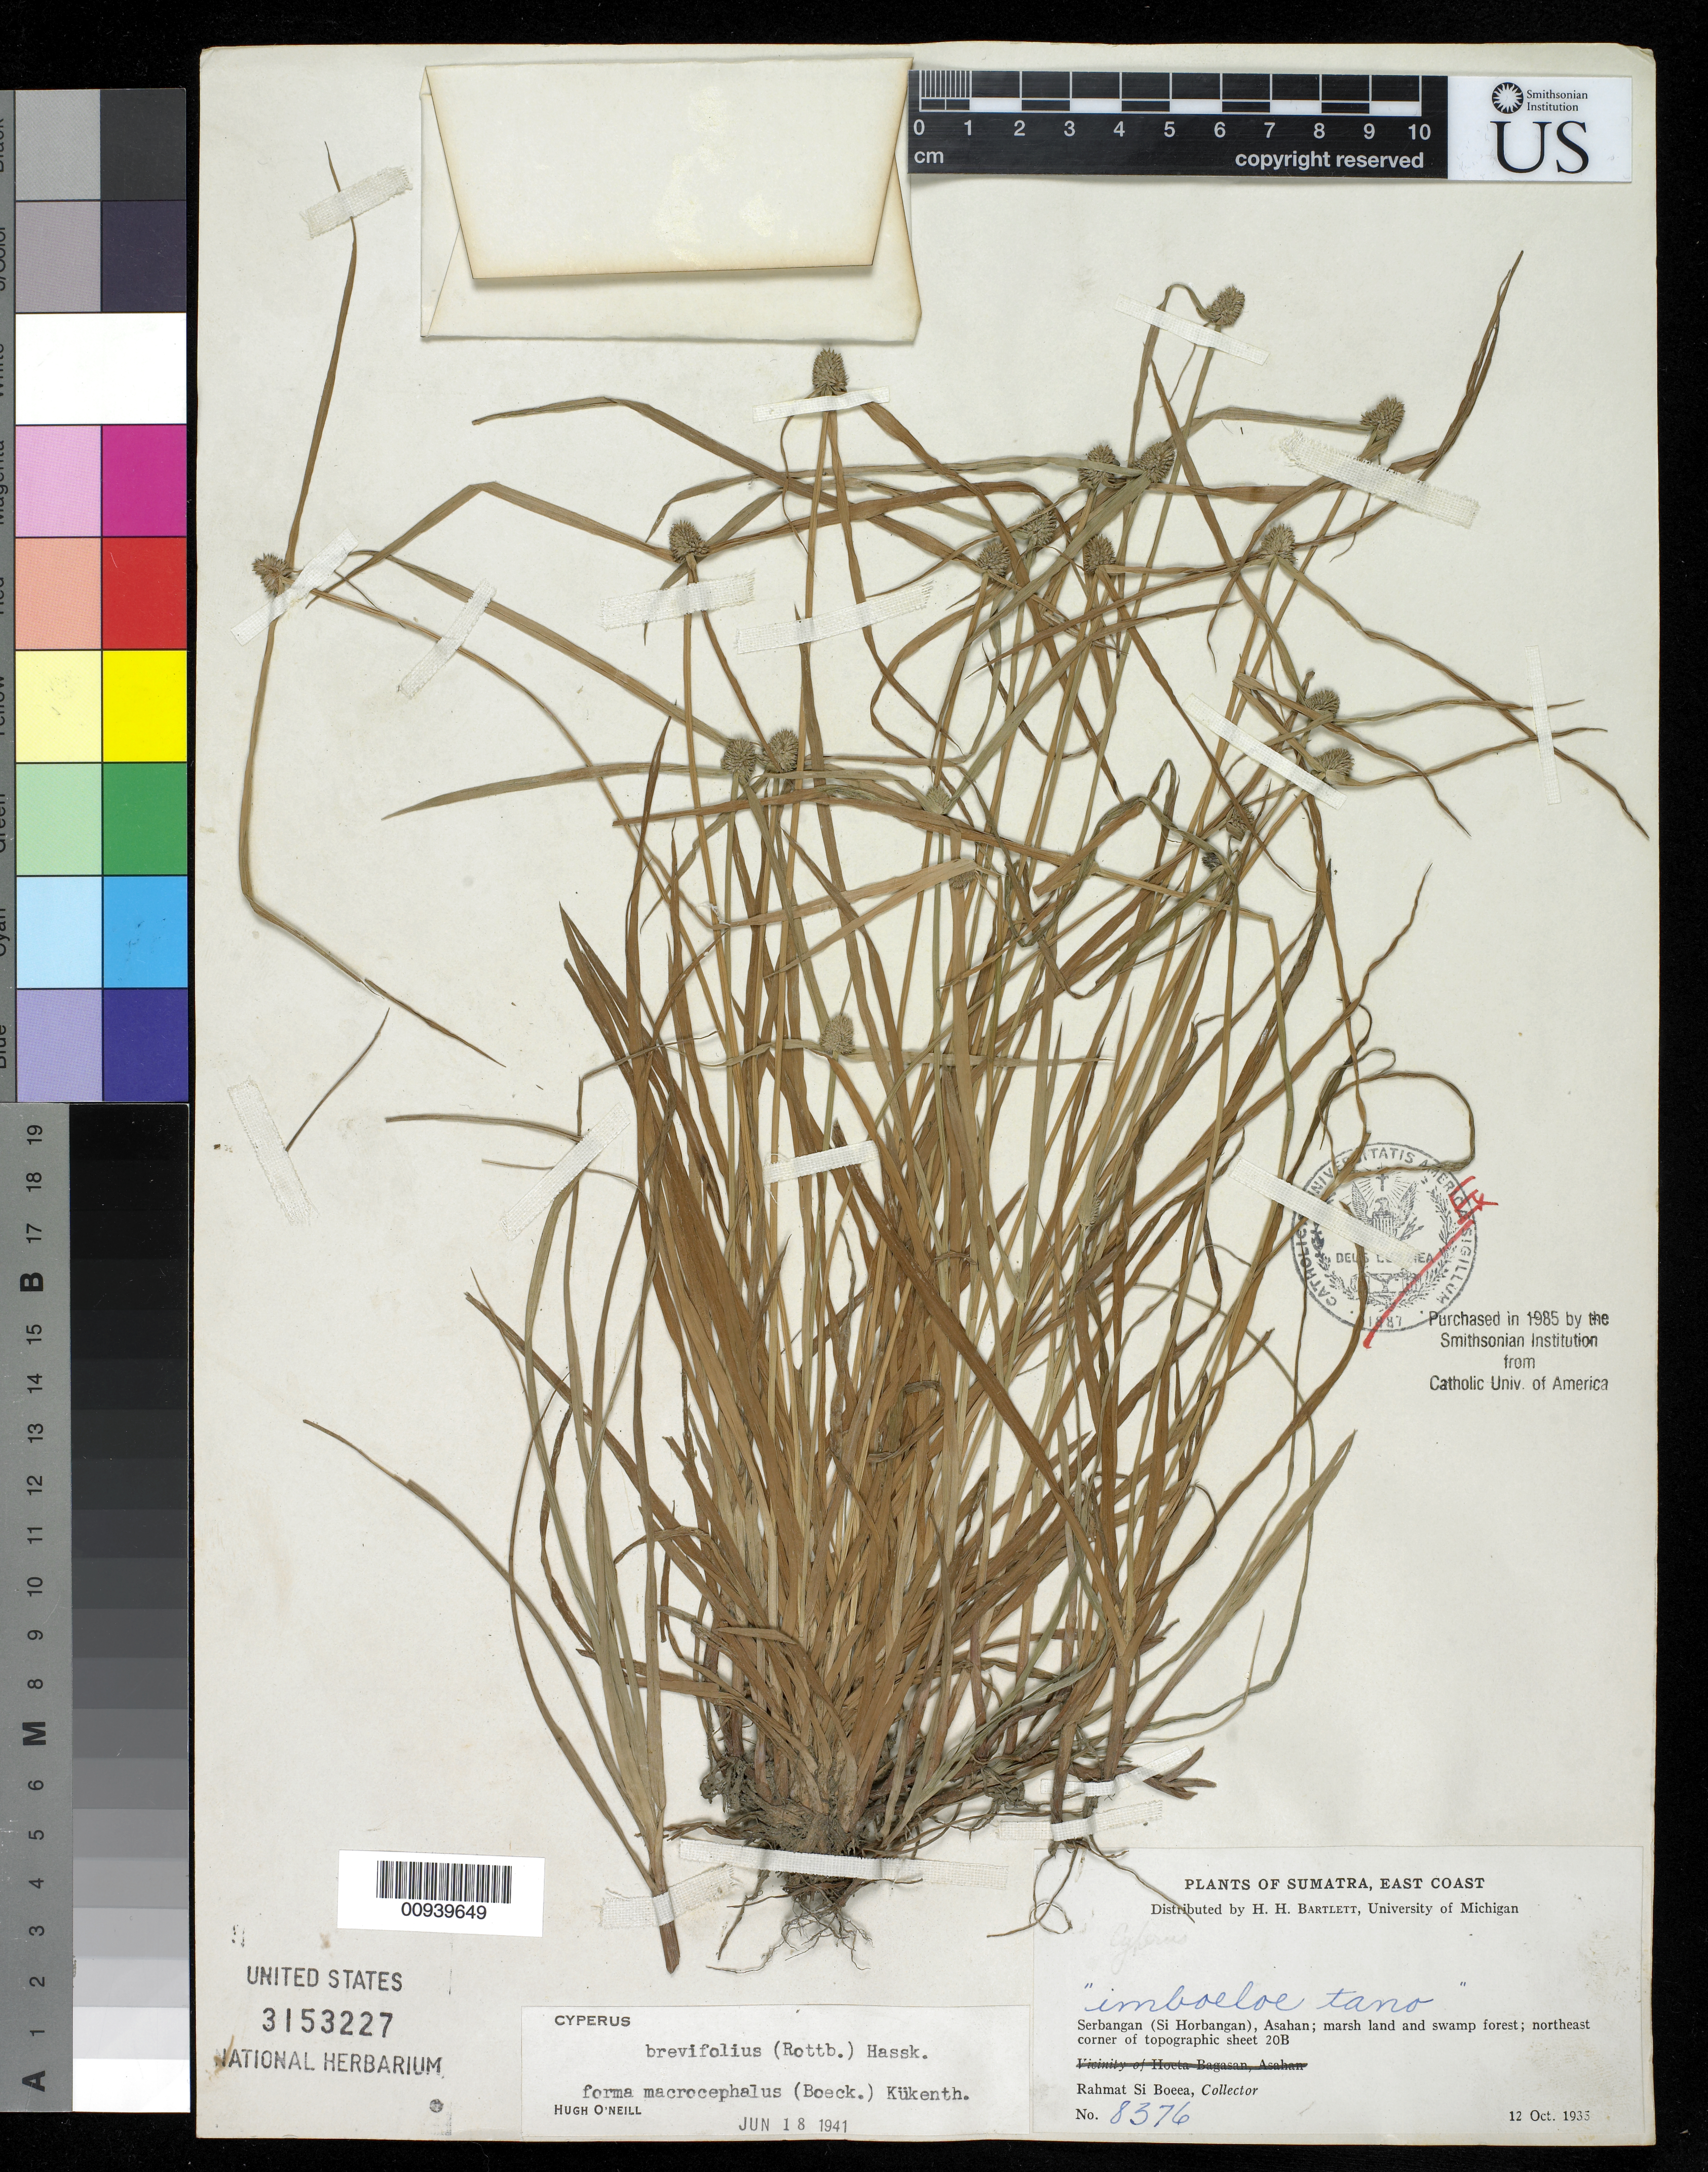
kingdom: Plantae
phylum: Tracheophyta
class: Liliopsida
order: Poales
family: Cyperaceae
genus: Cyperus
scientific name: Cyperus brevifolius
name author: (Rottb.) Hassk.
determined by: Strong, M. T., (US), Smithsonian Institution - National Museum of Natural History (UNITED STATES)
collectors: Rahmat Si Boeea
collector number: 8376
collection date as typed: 12 Oct 1935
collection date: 1935-10-12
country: Indonesia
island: Sumatra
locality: Serbangan (Si Horbangan), Asahan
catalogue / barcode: US 3153227